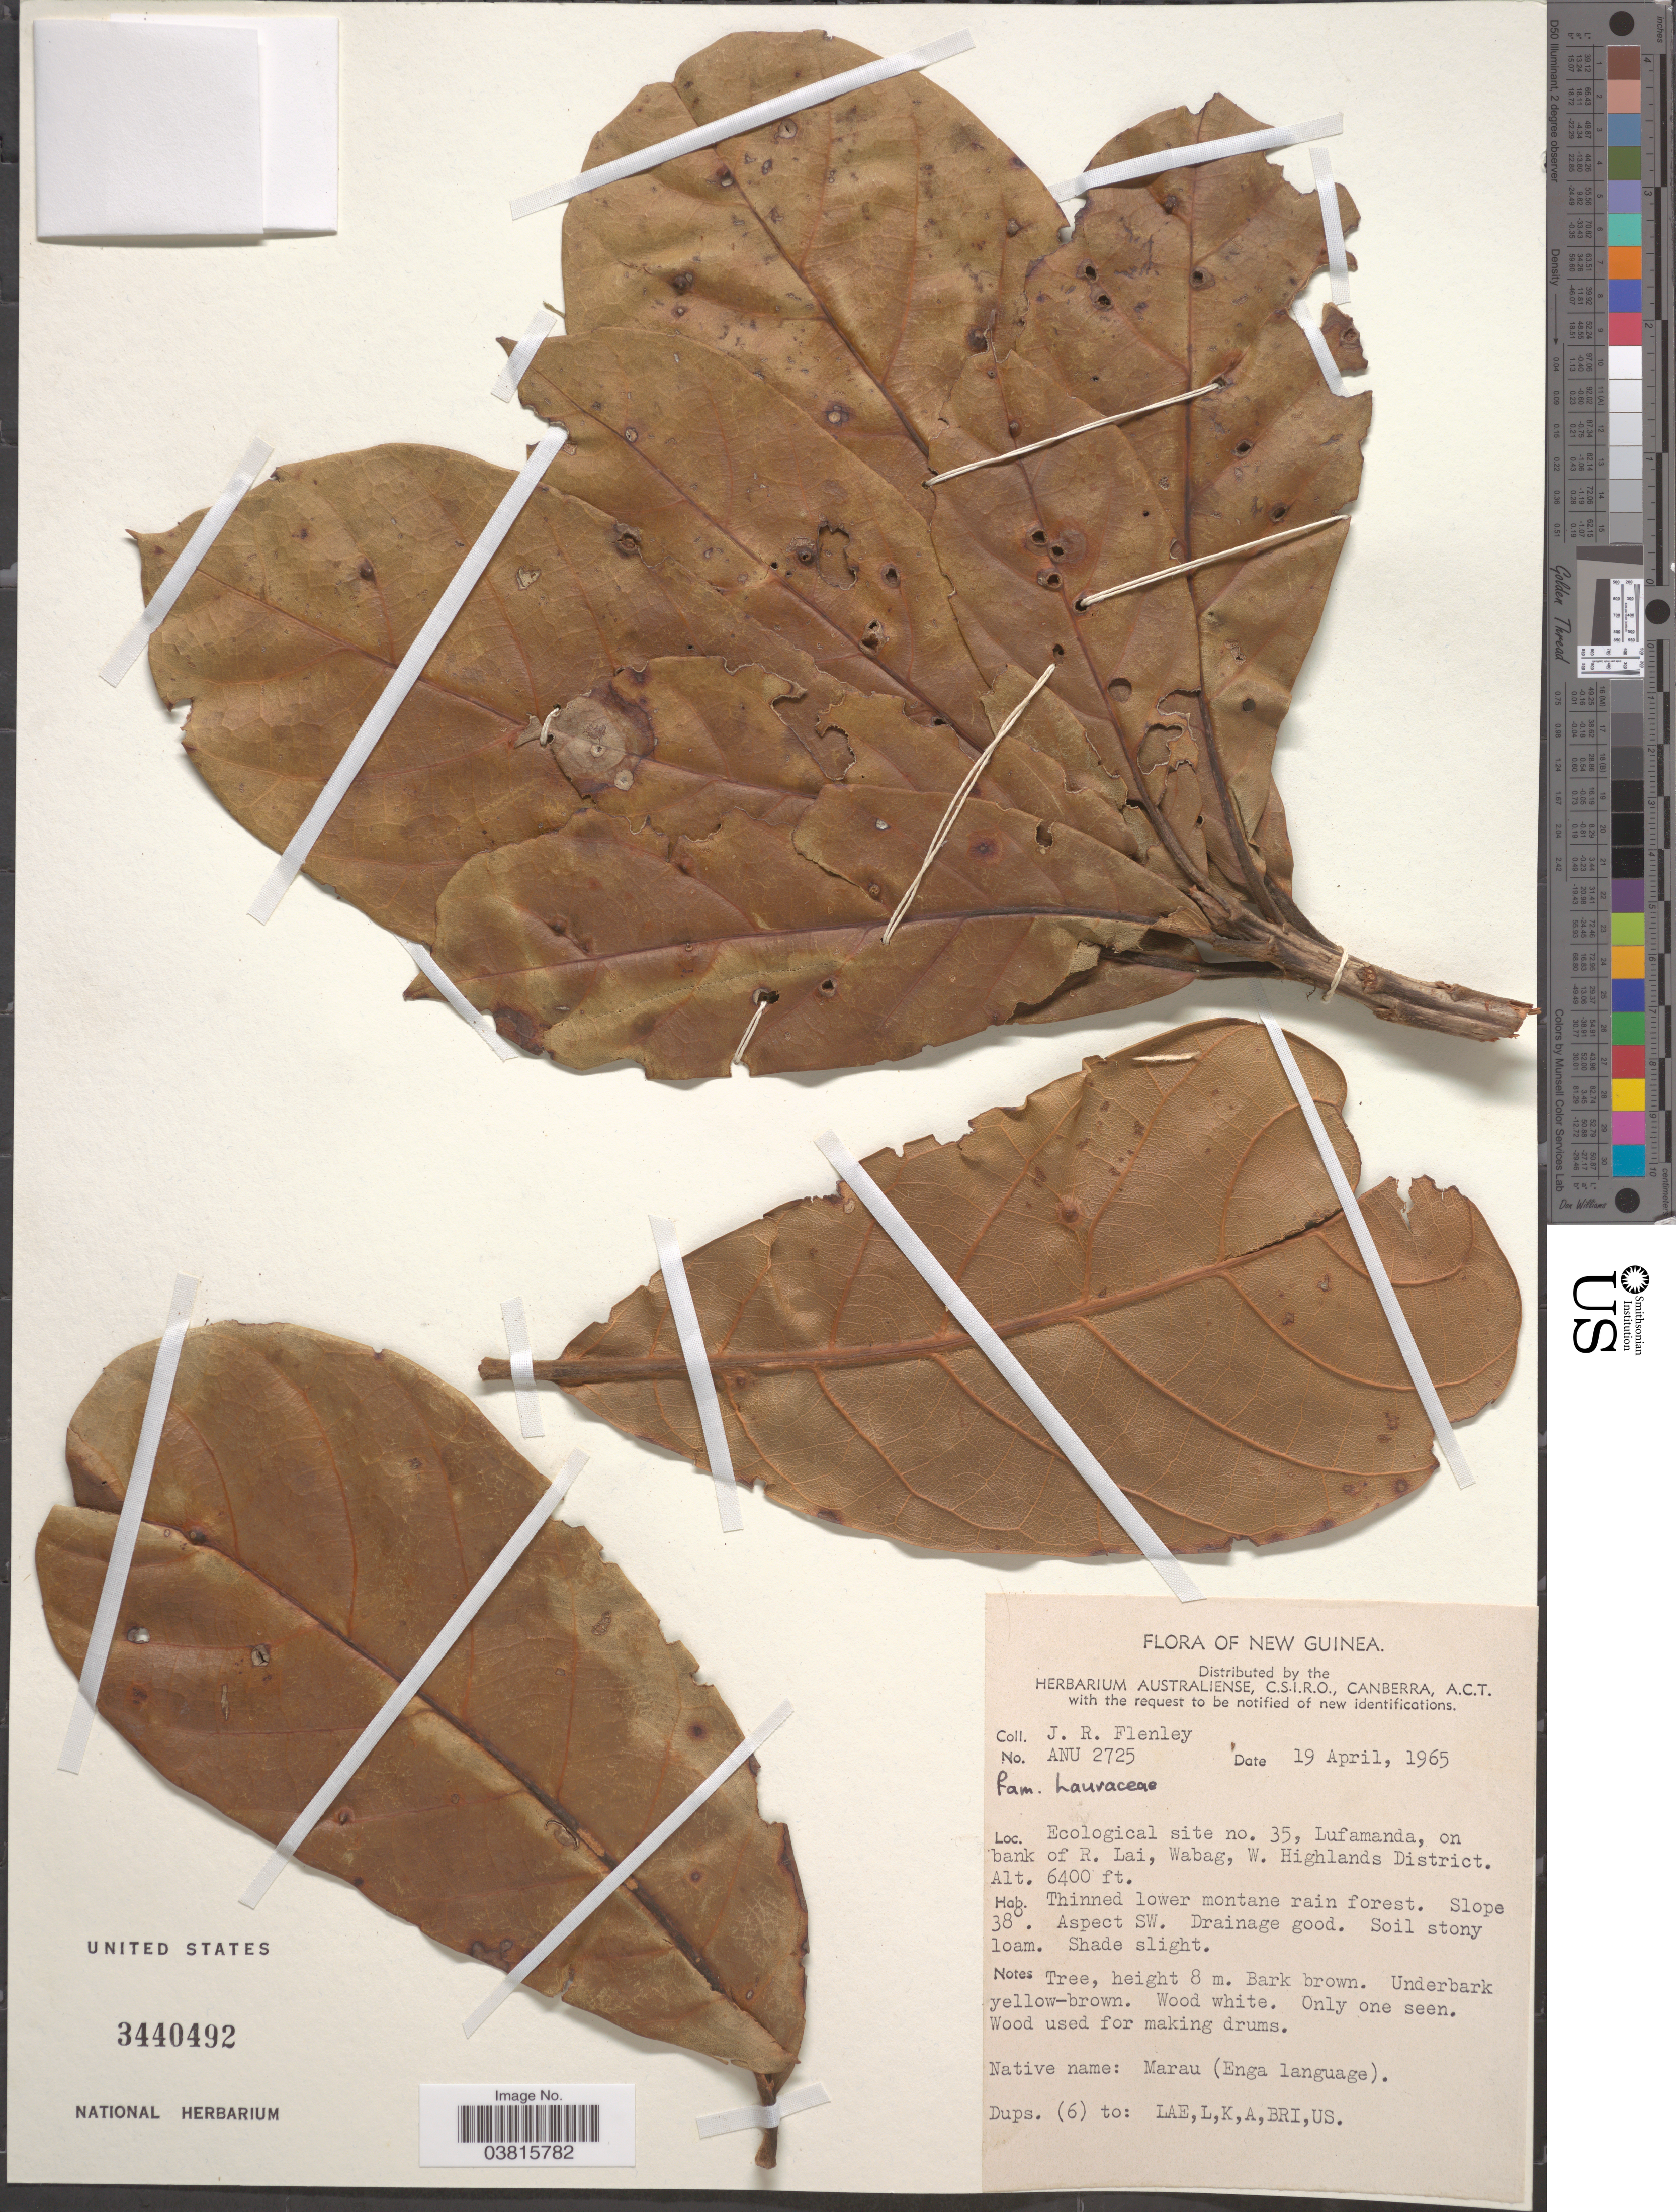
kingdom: Plantae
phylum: Tracheophyta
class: Magnoliopsida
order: Laurales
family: Lauraceae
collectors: J. Flenley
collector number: ANU2725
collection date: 1965-04-19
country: Papua New Guinea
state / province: Western Highlands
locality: New Guinea. Ecological site no. 35, Lufamanda, on bank of R. Lai, Wabag, W. Highlands District. Thinned lower montane rain forest. Slope 38°. Aspect SW. Drainage good.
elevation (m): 1951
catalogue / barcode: US 3440492